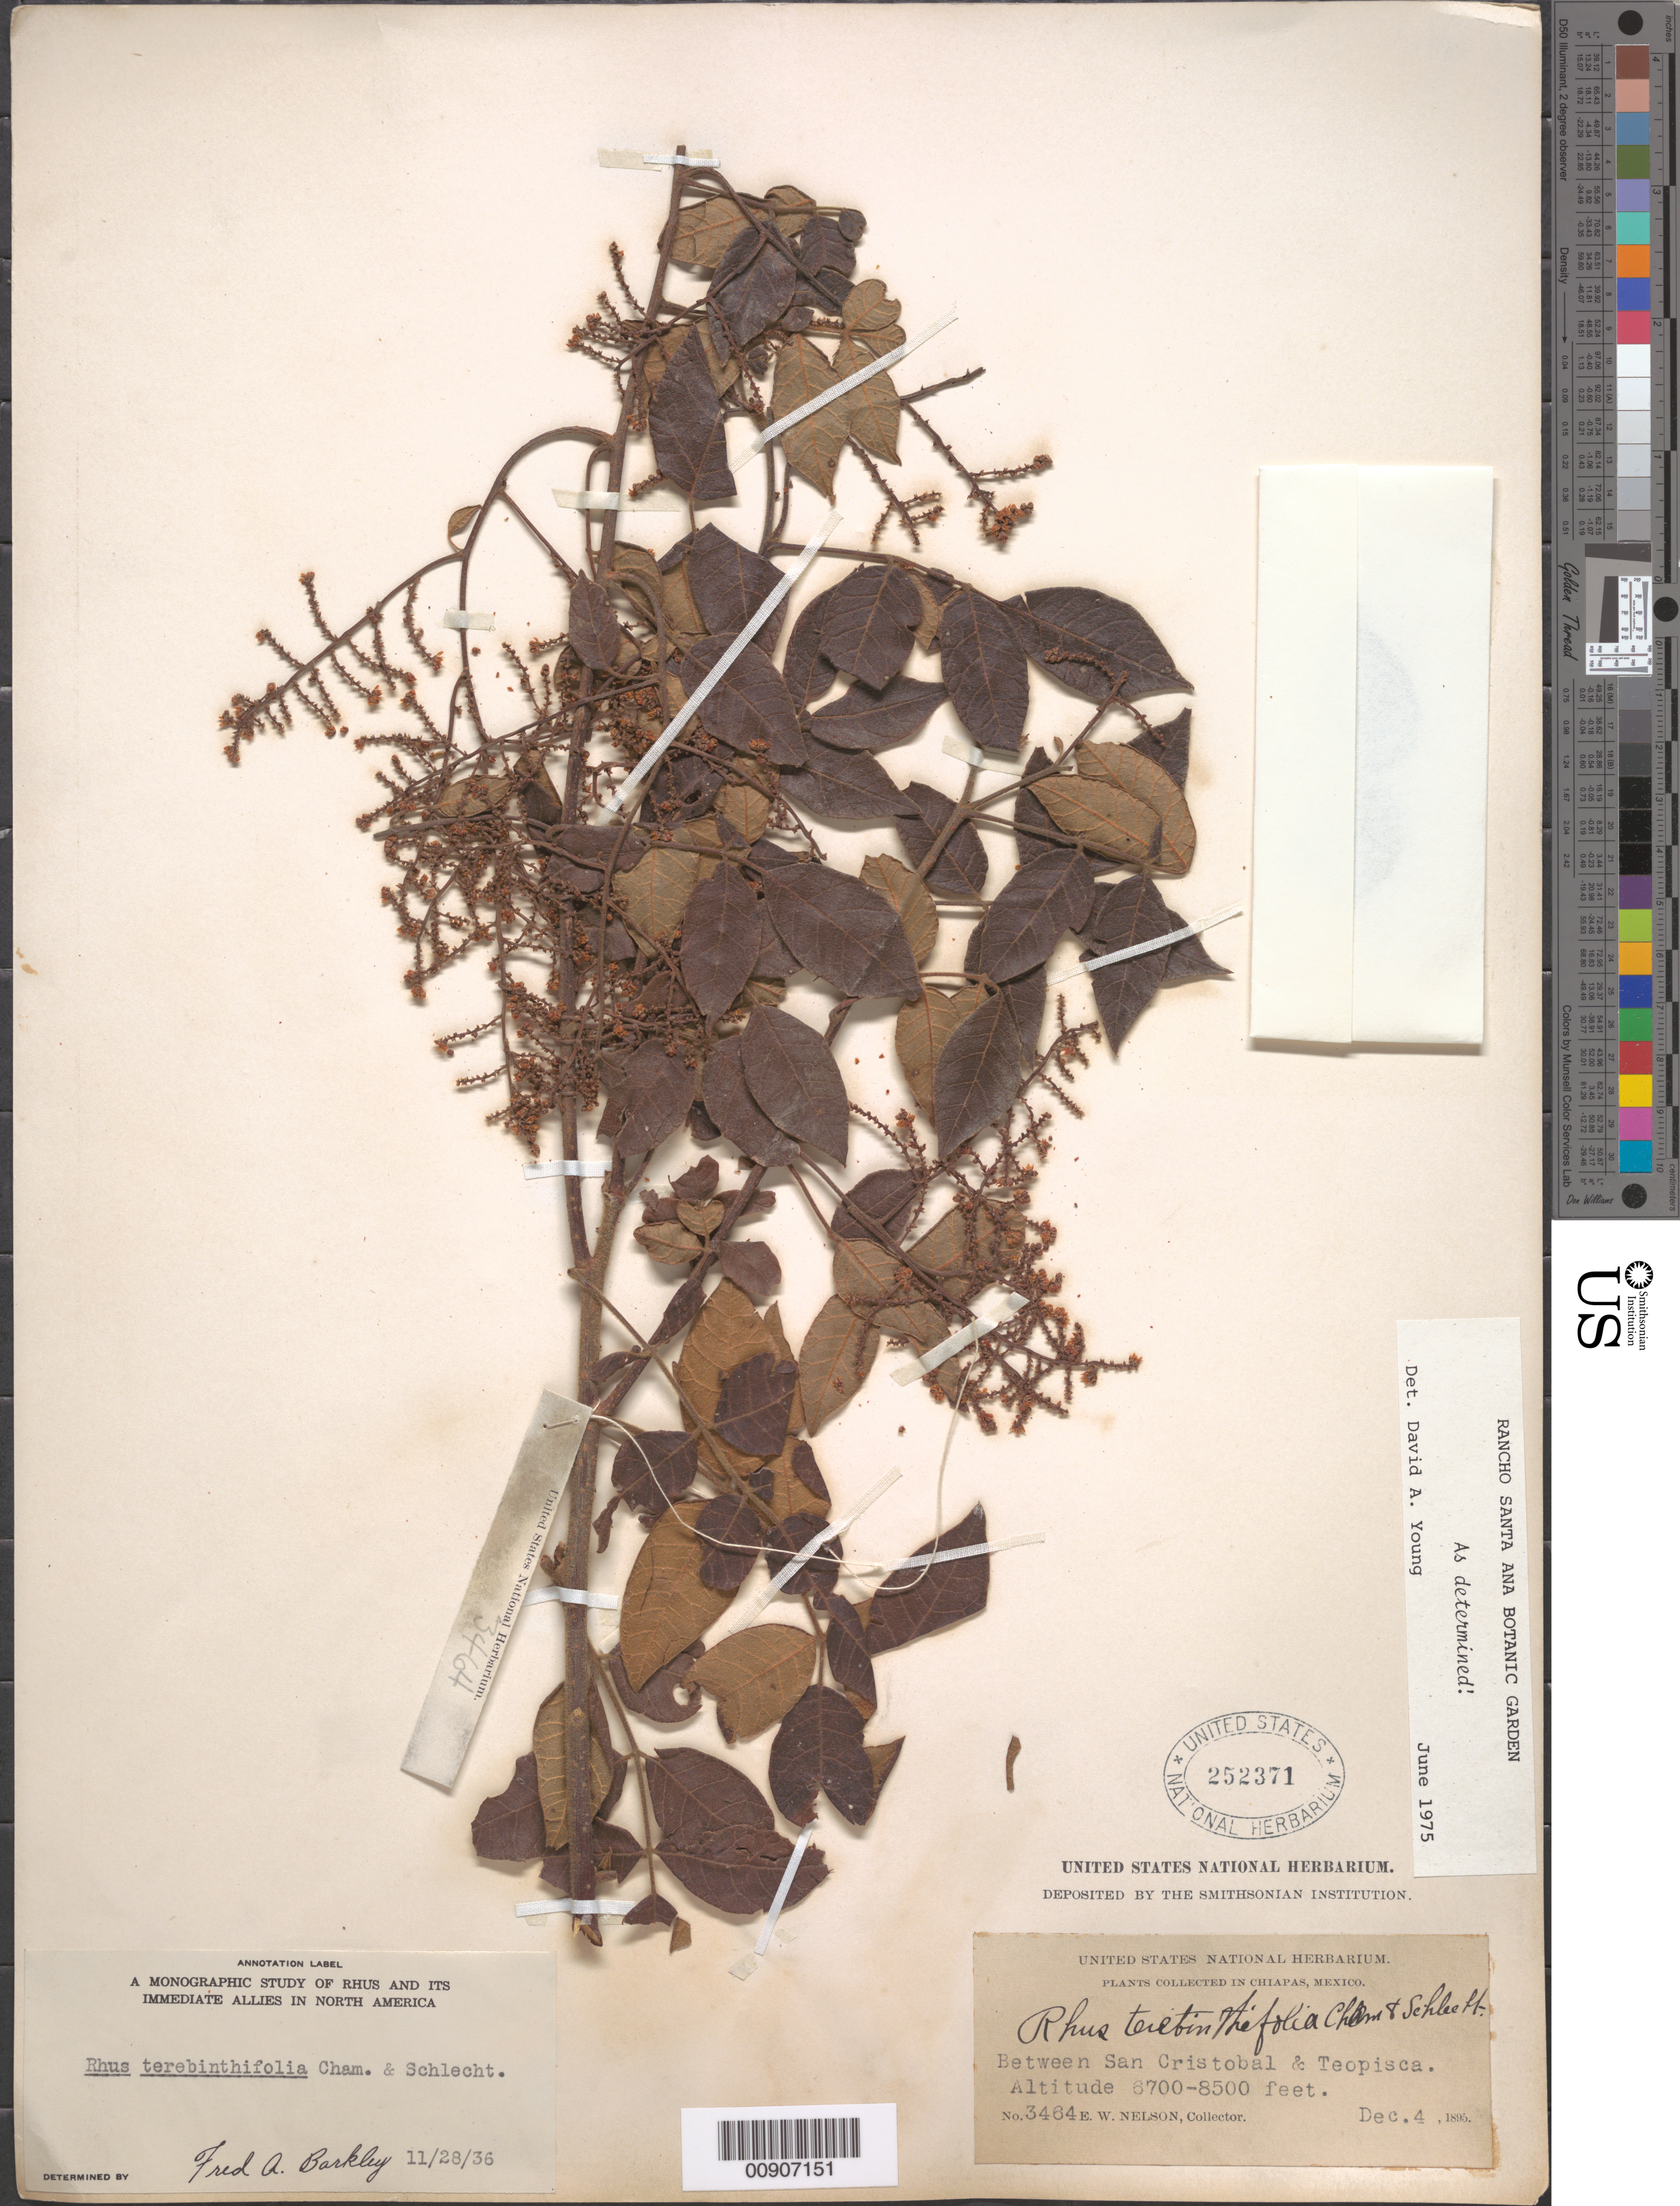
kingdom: Plantae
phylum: Tracheophyta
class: Magnoliopsida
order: Sapindales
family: Anacardiaceae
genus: Rhus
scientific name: Rhus terebinthifolia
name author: Schltdl. & Cham.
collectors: E. W. Nelson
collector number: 3464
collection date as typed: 04 Dec 1895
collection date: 1895-12-04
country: Mexico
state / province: Chiapas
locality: Between San Cristóbal & Teopisca. Chiapas.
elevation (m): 2042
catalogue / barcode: US 252371